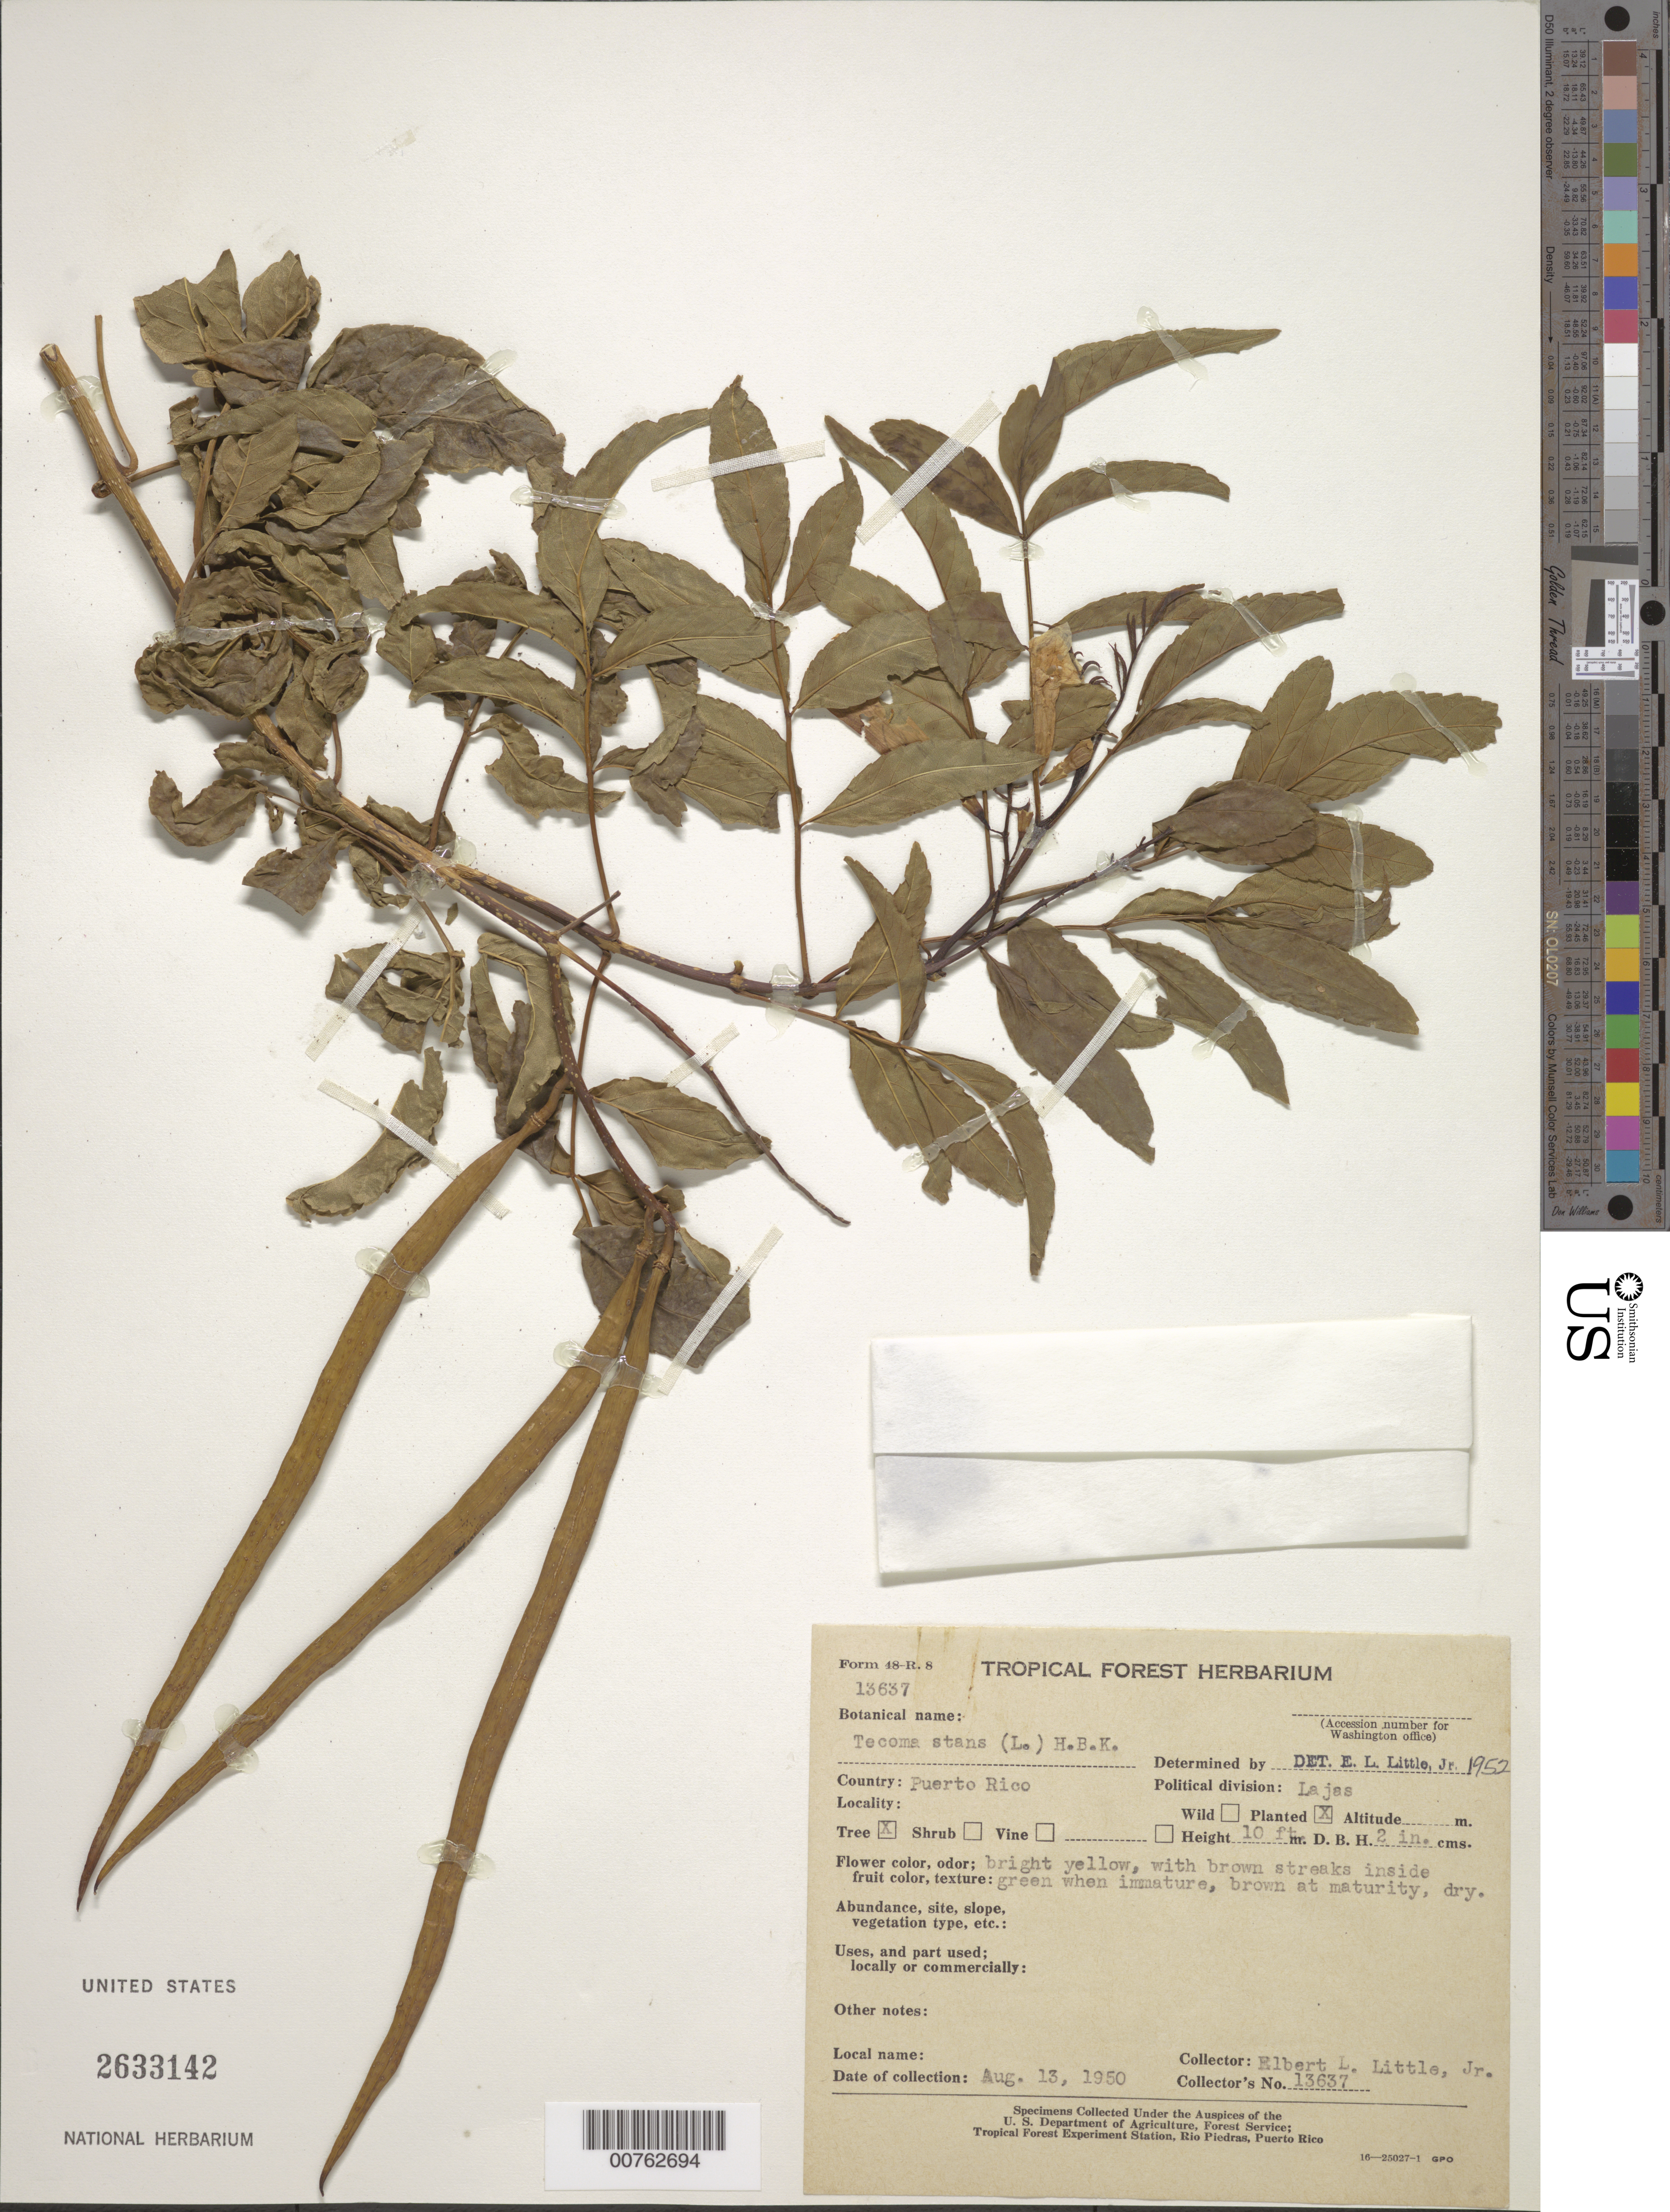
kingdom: Plantae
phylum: Tracheophyta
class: Magnoliopsida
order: Lamiales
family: Bignoniaceae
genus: Tecoma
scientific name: Tecoma stans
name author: (L.) Juss. ex Kunth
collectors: E. L. Little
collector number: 13637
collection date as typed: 13 Aug 1950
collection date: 1950-08-13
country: Puerto Rico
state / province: Lajas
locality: Lajas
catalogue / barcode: US 2633142